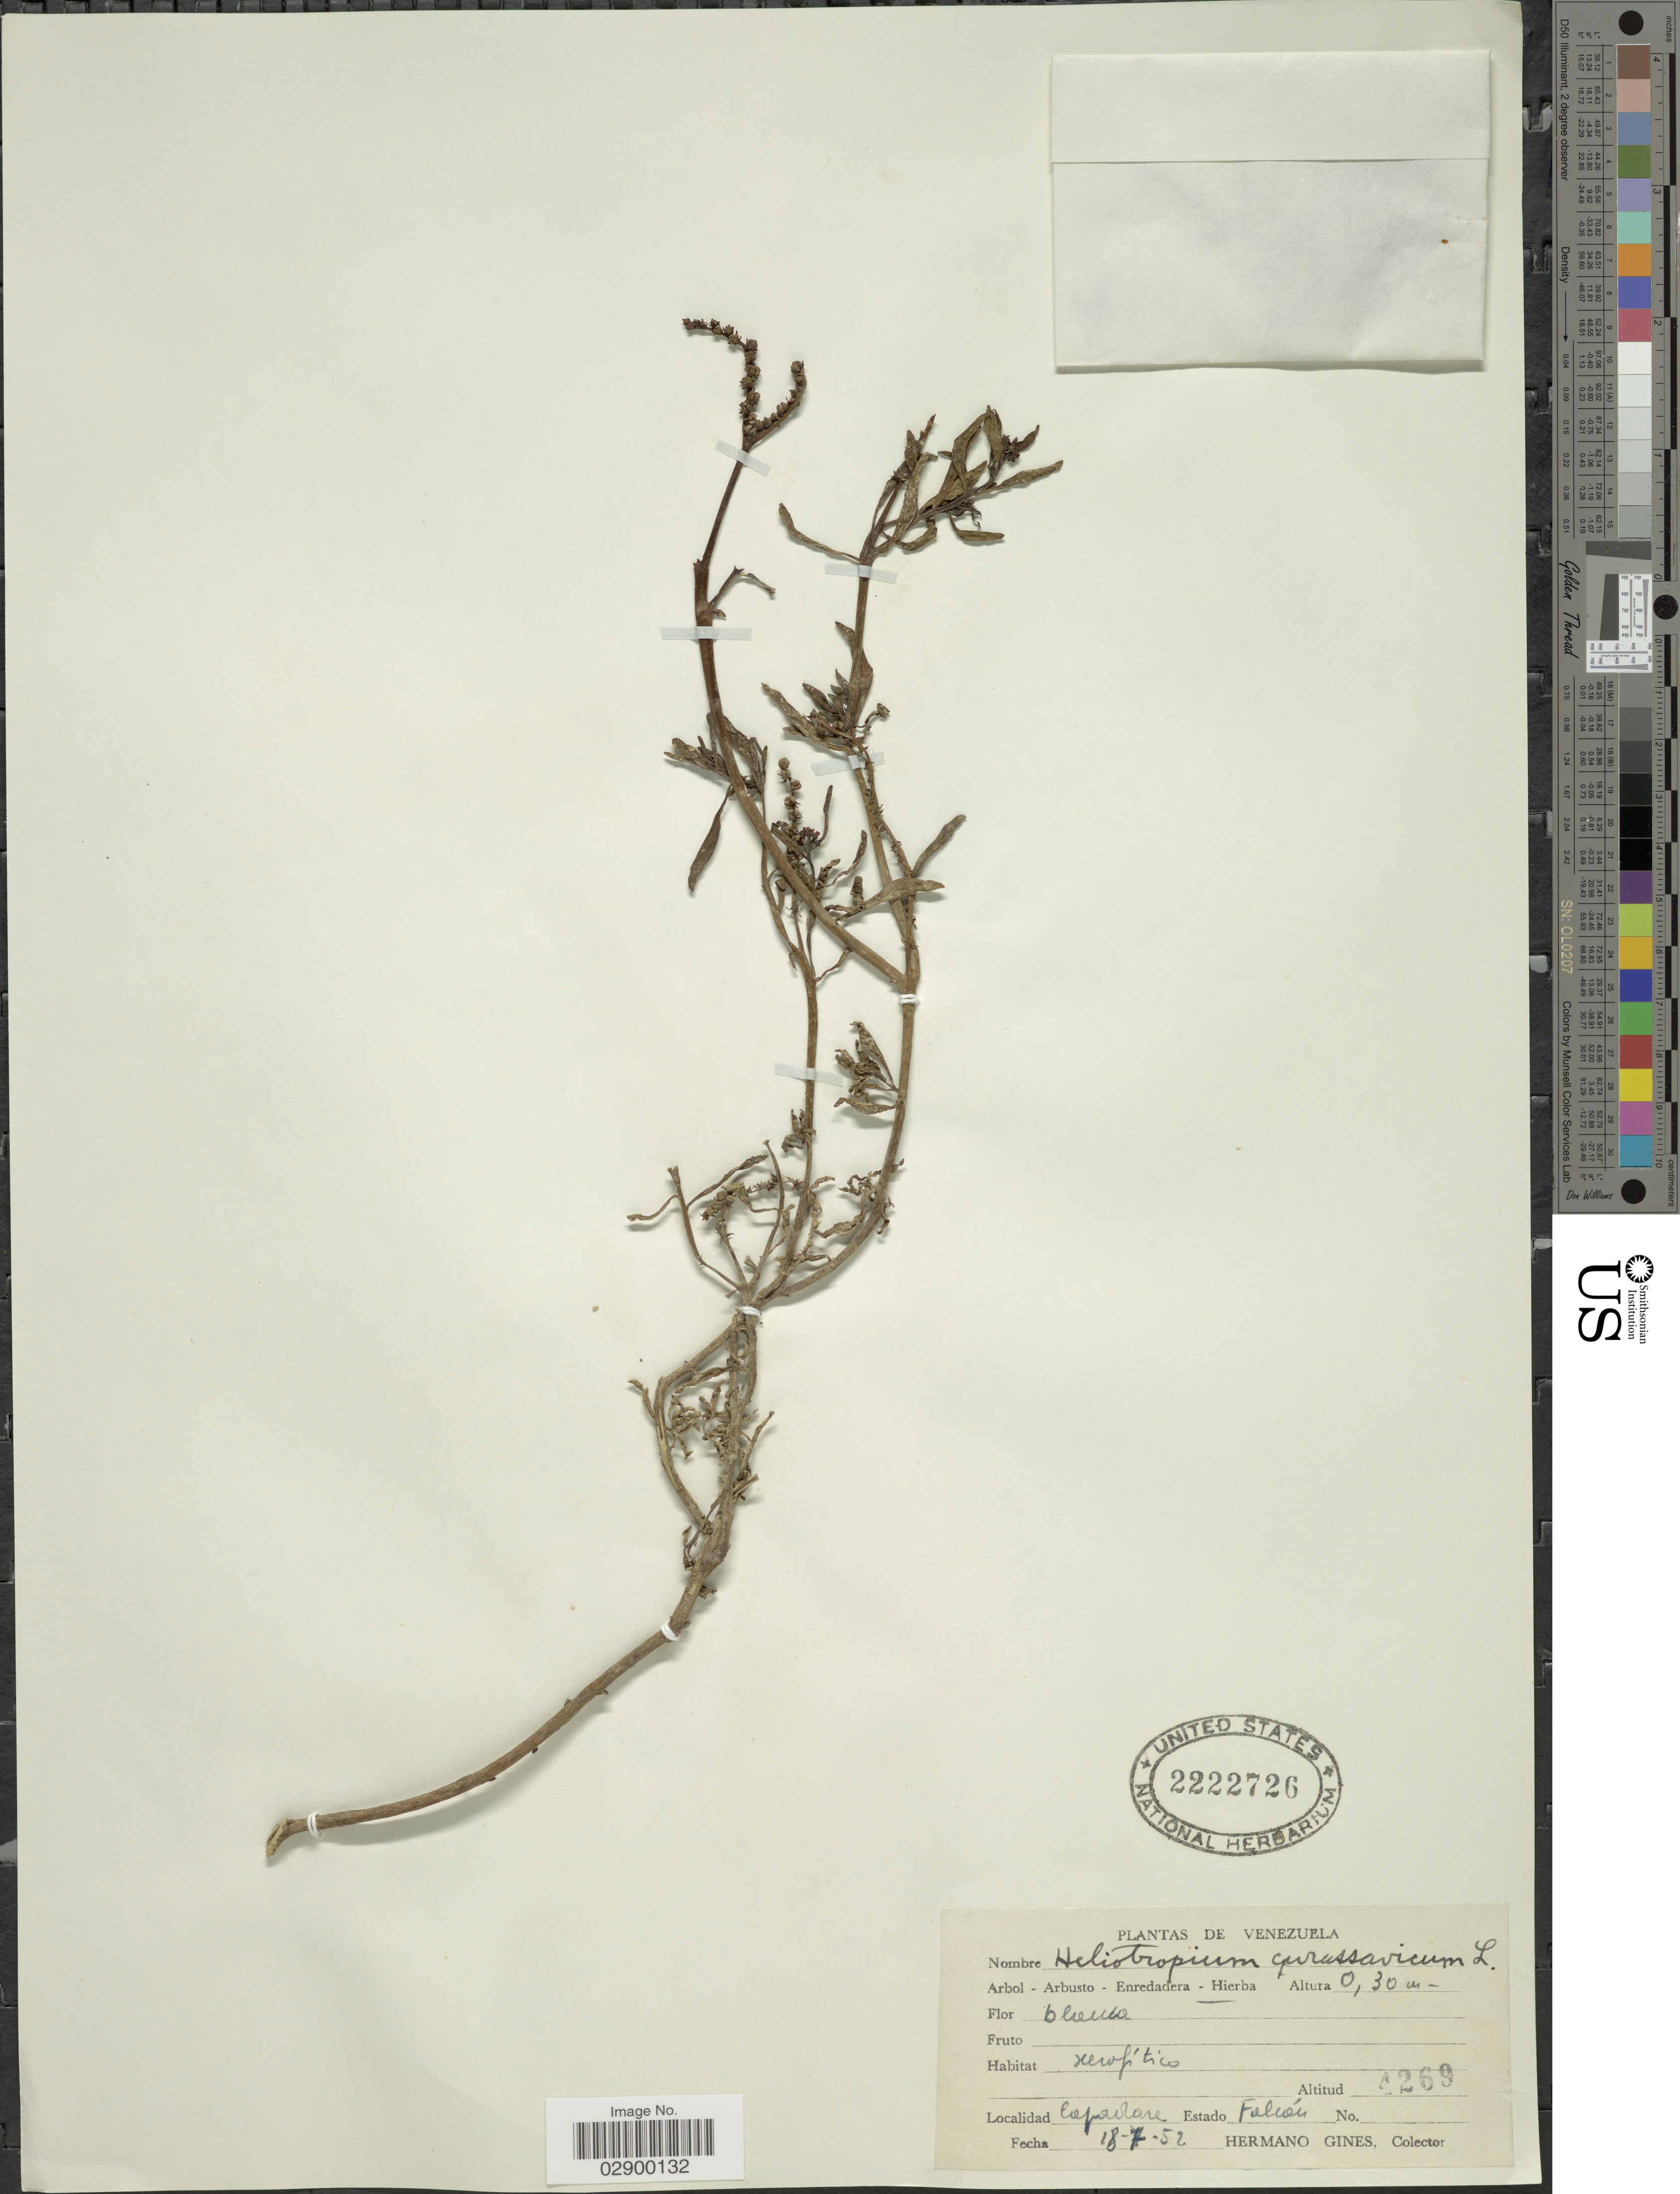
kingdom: Plantae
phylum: Tracheophyta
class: Magnoliopsida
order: Boraginales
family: Heliotropiaceae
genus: Heliotropium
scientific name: Heliotropium curassavicum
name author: L.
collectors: Bro. Gines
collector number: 4269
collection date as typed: Transcribed d/m/y: 18/7/52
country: Venezuela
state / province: Falcón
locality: Capadare.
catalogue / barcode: US 2222726